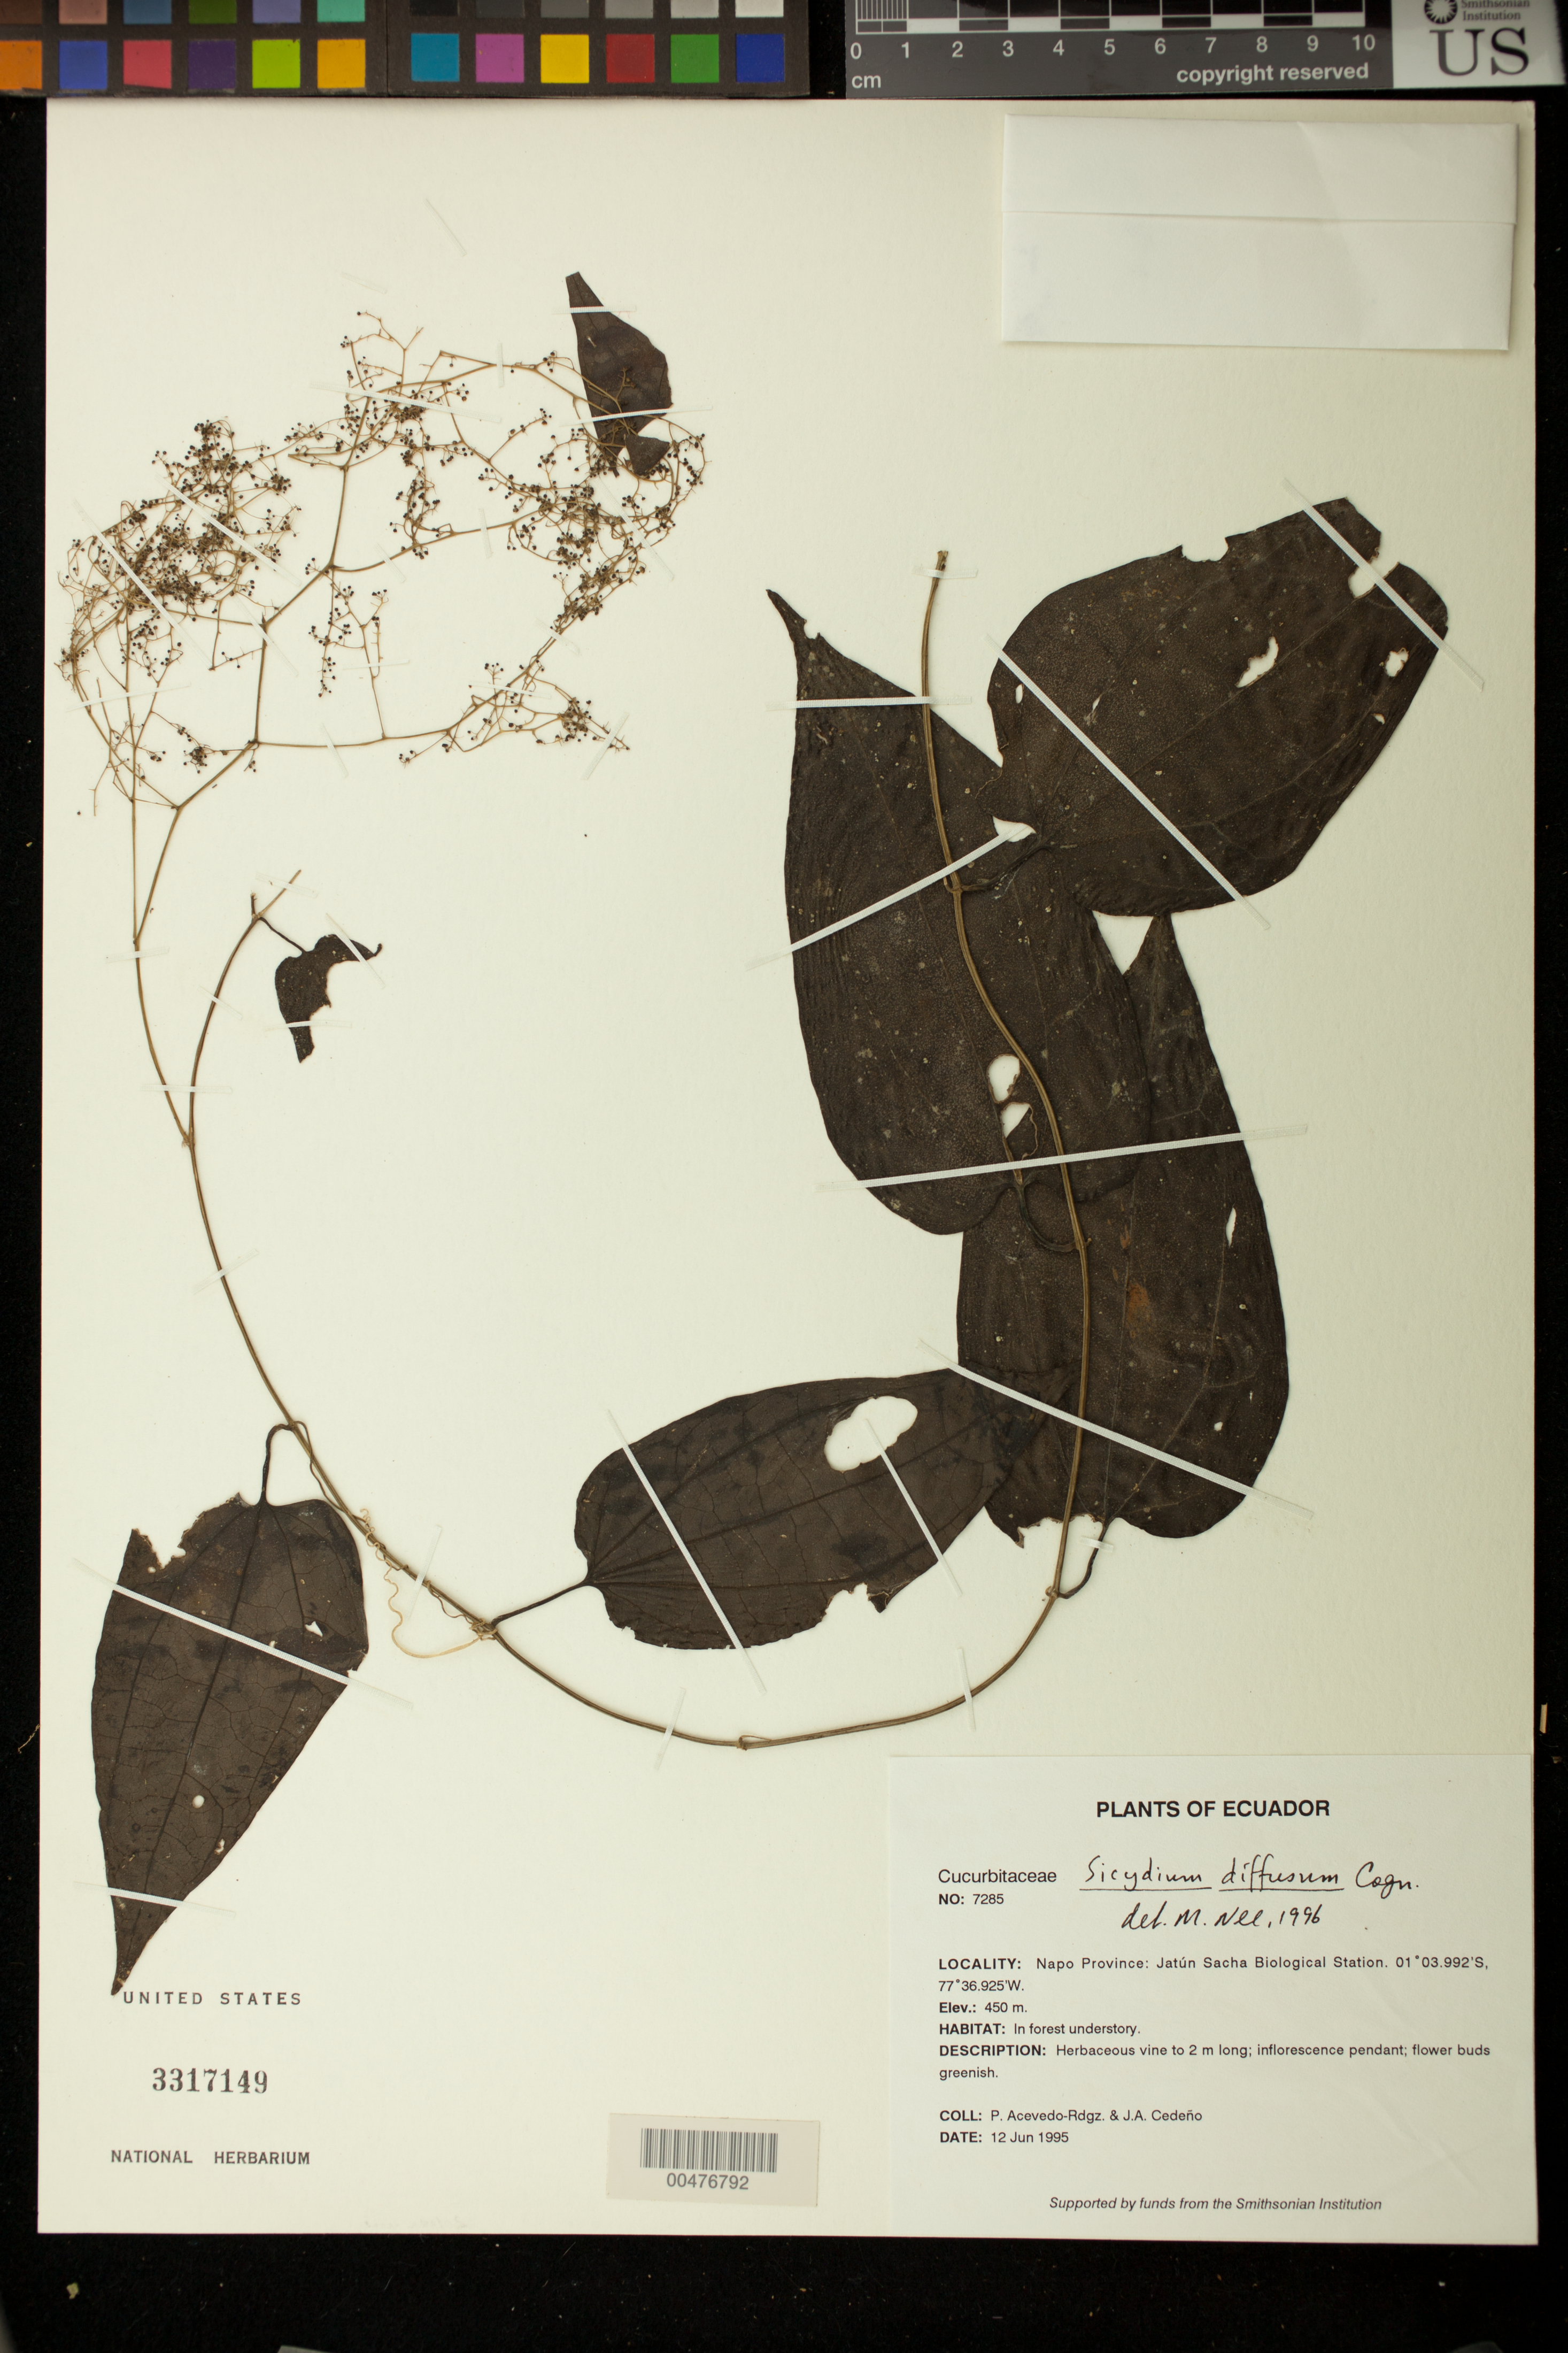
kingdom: Plantae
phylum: Tracheophyta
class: Magnoliopsida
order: Cucurbitales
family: Cucurbitaceae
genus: Sicydium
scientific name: Sicydium diffusum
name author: Cogn.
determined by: Nee, Michael H.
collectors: P. Acevedo-Rodr. & J. A. Cedeño M.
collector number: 7285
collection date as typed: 12 Jun 1995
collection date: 1995-06-12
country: Ecuador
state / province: Napo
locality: Napo Province: Jatún Sacha Biological Station.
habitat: In forest understory.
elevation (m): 450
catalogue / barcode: US 3317149